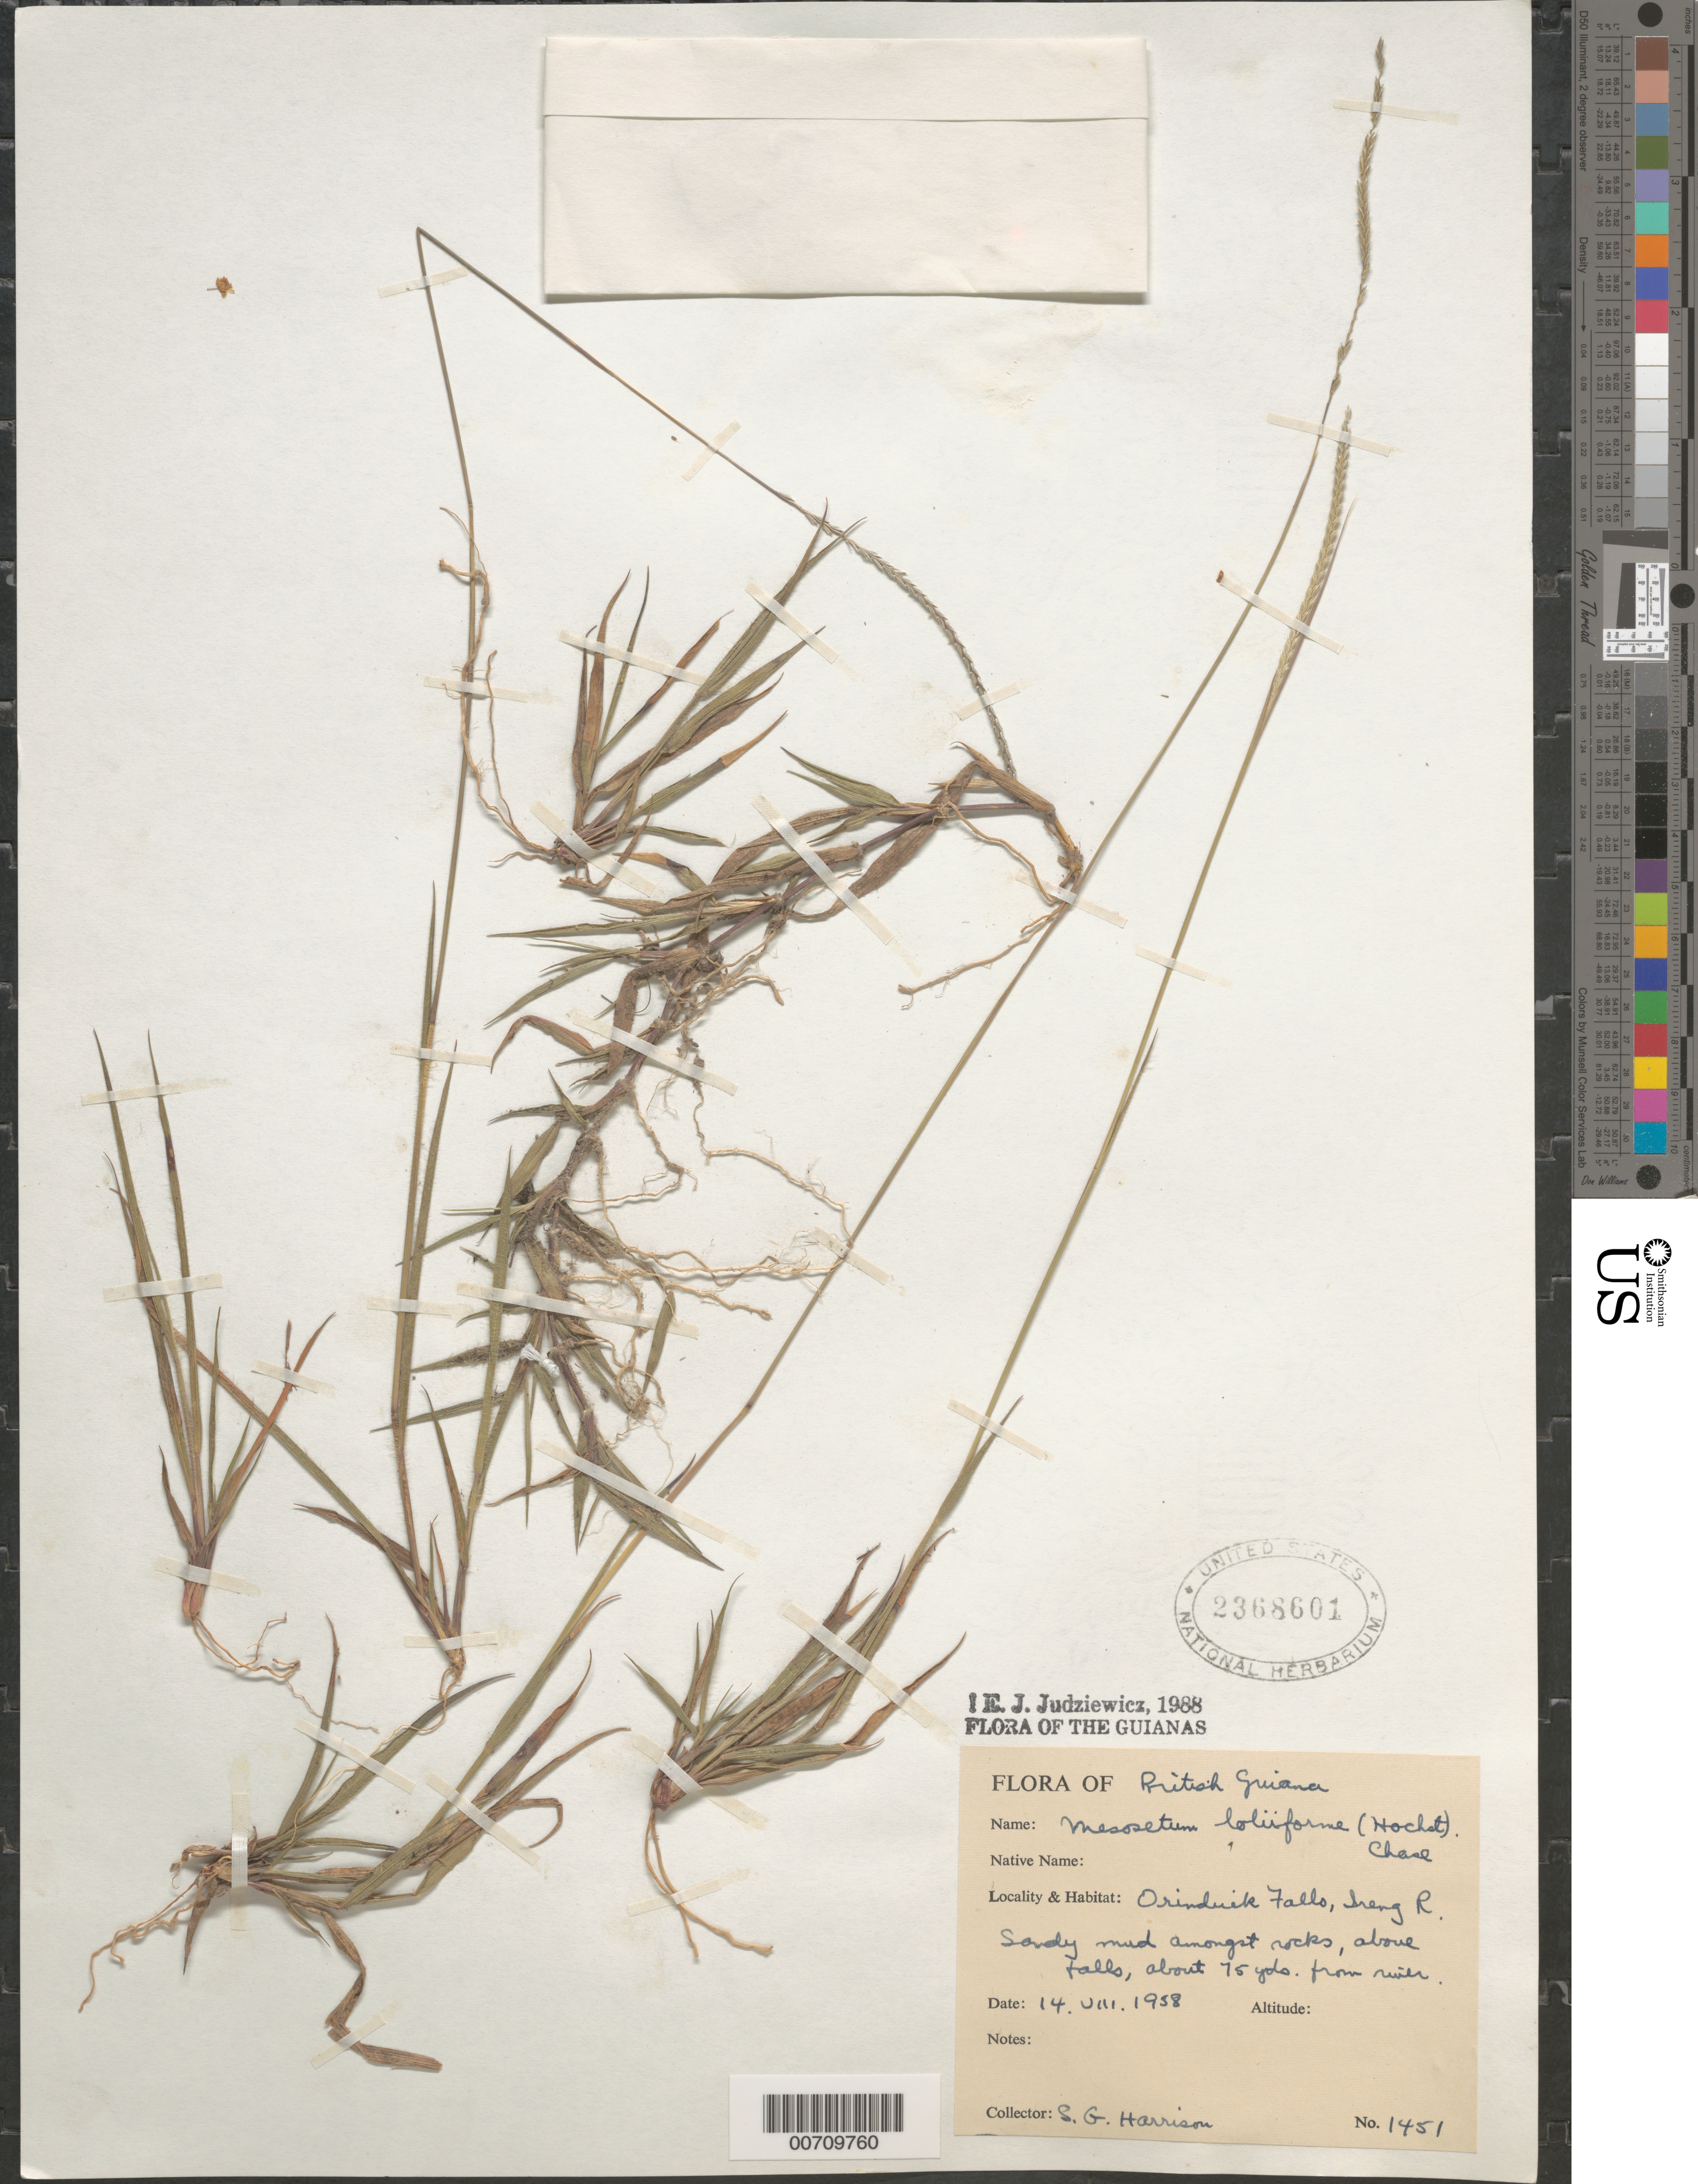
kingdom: Plantae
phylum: Tracheophyta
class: Liliopsida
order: Poales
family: Poaceae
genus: Mesosetum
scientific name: Mesosetum loliiforme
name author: (Hochst. ex Steud.) Chase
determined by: Judziewicz, E. J.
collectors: S. G. Harrison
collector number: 1451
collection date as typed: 14-Aug-58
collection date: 1958-08-14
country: Guyana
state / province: Potaro-Siparuni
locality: Orunduik falls, Ireng River, about 75 yds. from river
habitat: Sandy mud amongst rocks, above falls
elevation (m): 610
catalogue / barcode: US 2368601